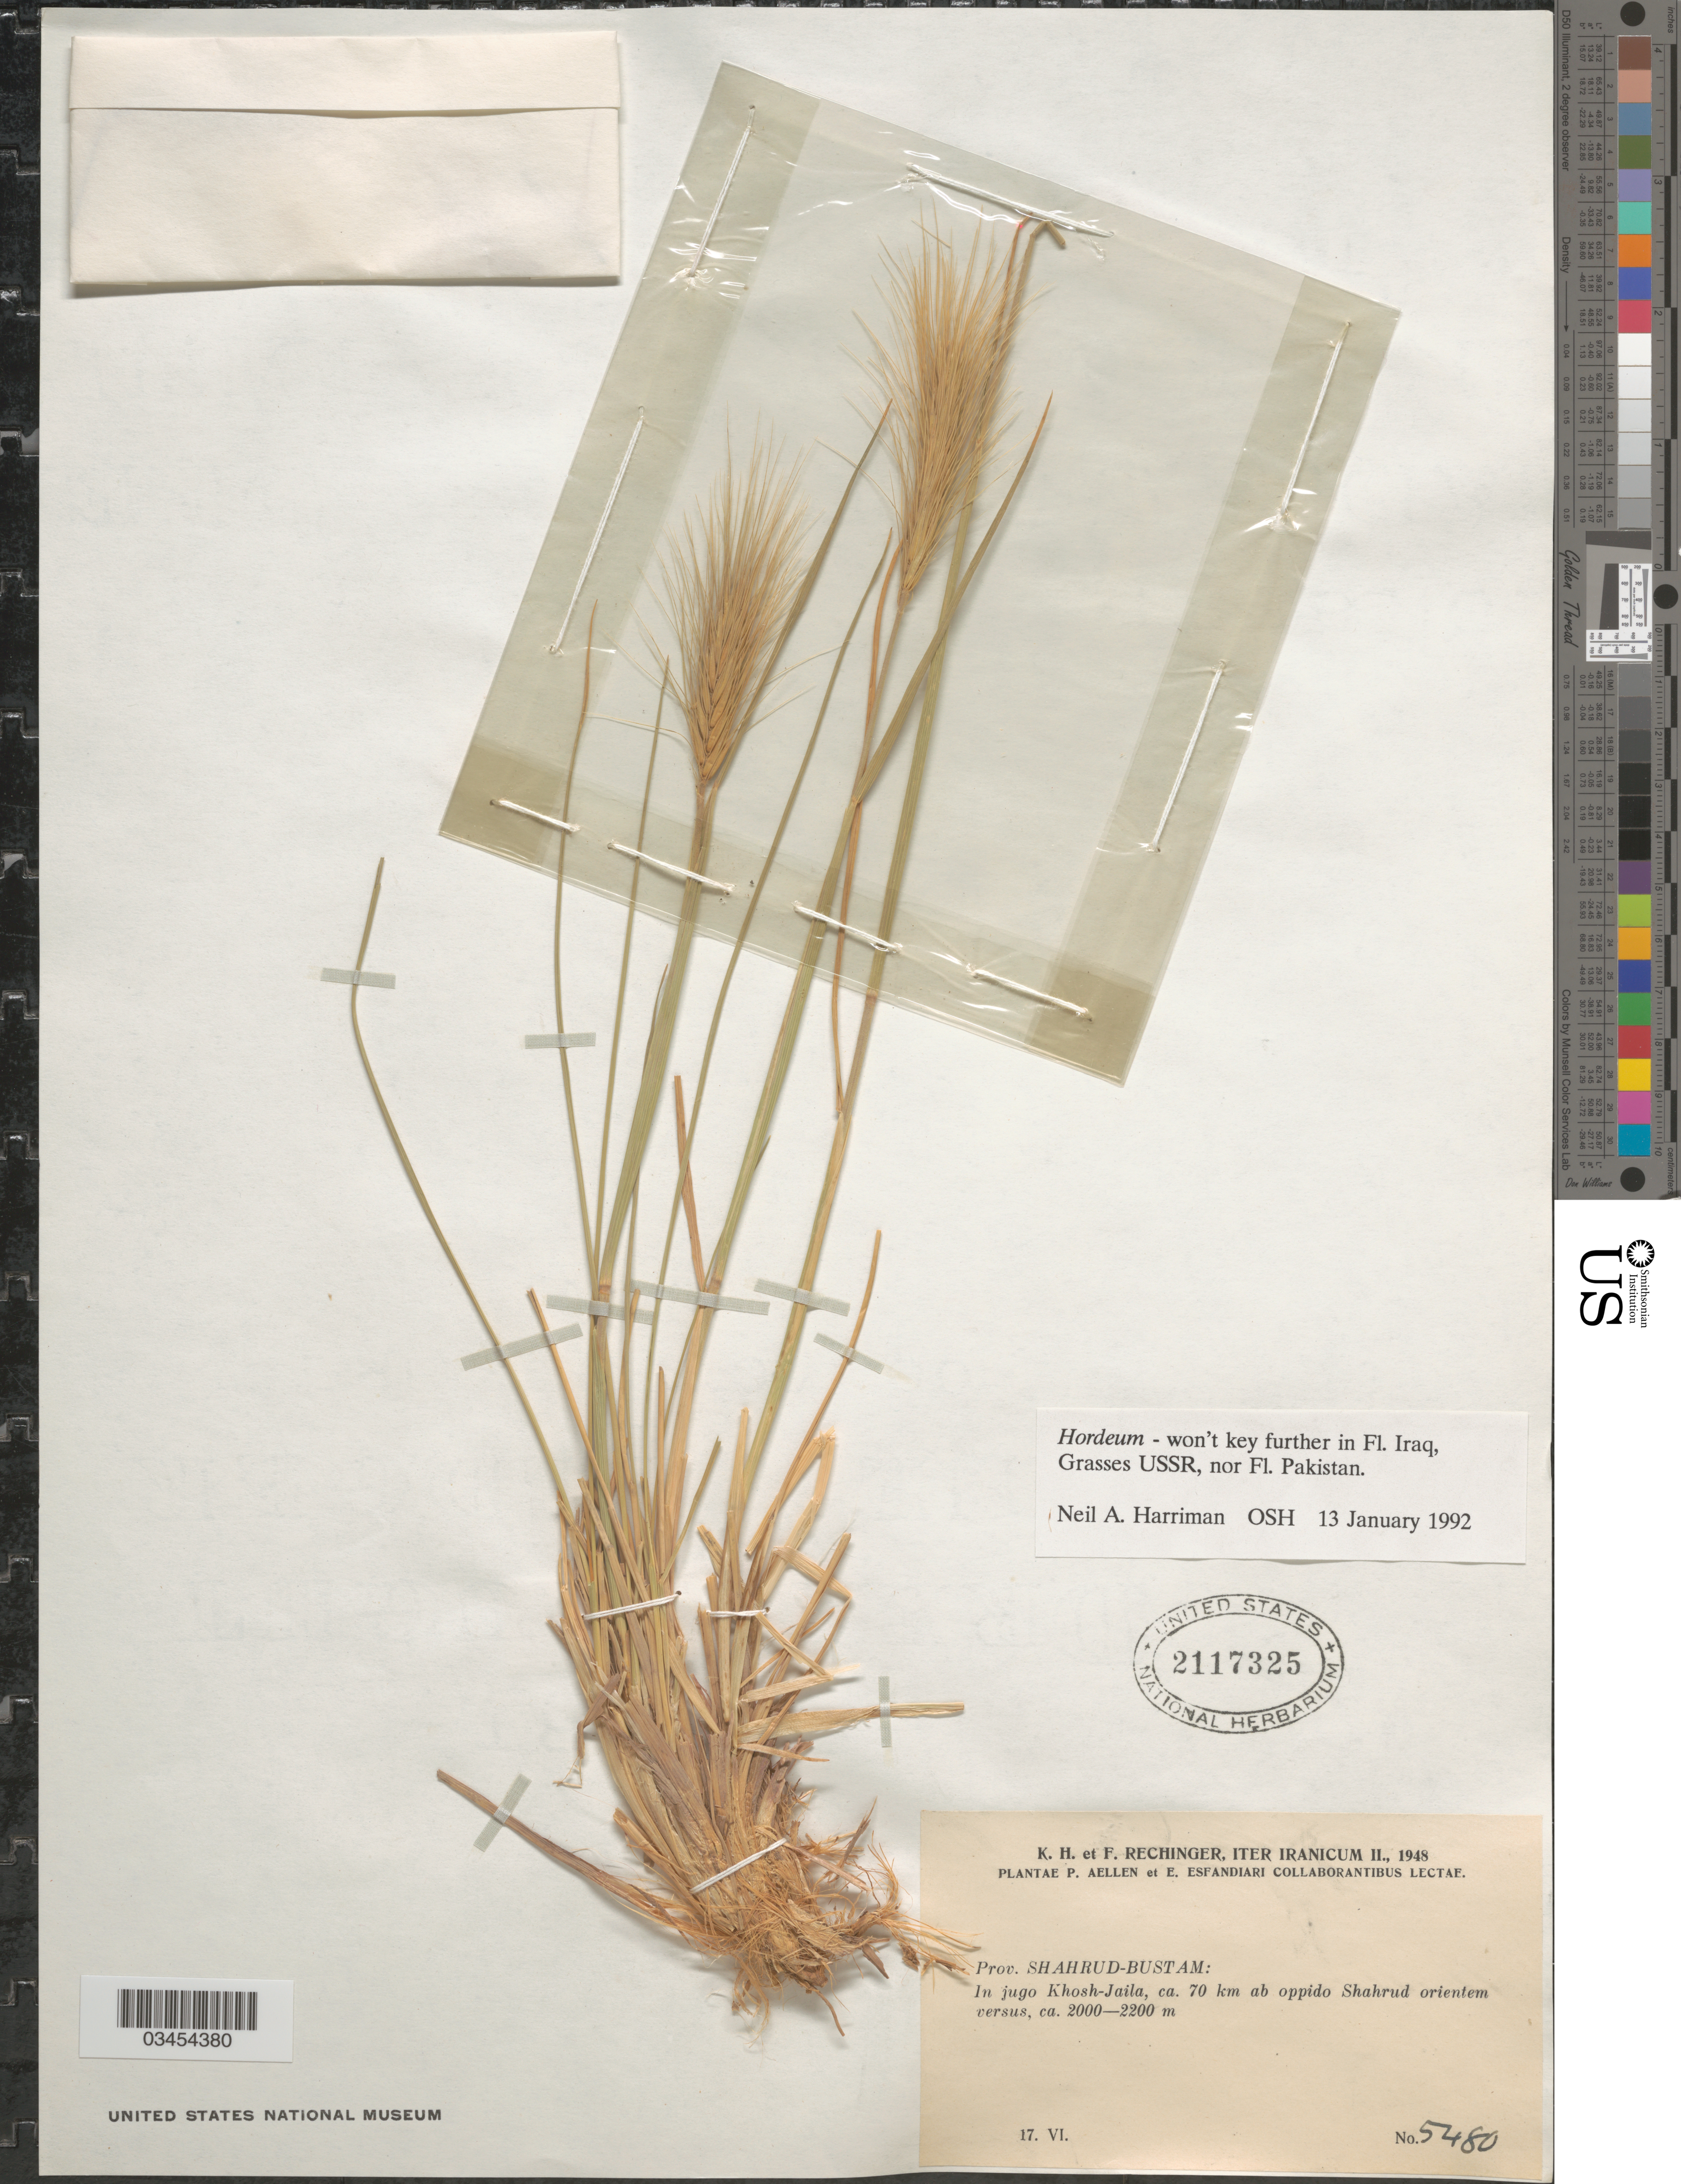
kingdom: Plantae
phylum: Tracheophyta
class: Liliopsida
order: Poales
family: Poaceae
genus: Hordeum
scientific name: Hordeum sp.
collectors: K. H. Rechinger & F. Rechinger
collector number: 5480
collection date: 1948-06-17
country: Iran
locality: Iter Iranicum II., 1948. Prov. Shahrud-Bustam: In jugo Khosh-Jaila, ca. 70 km ab oppido Shahrud orientem versus.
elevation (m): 2000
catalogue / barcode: US 2117325